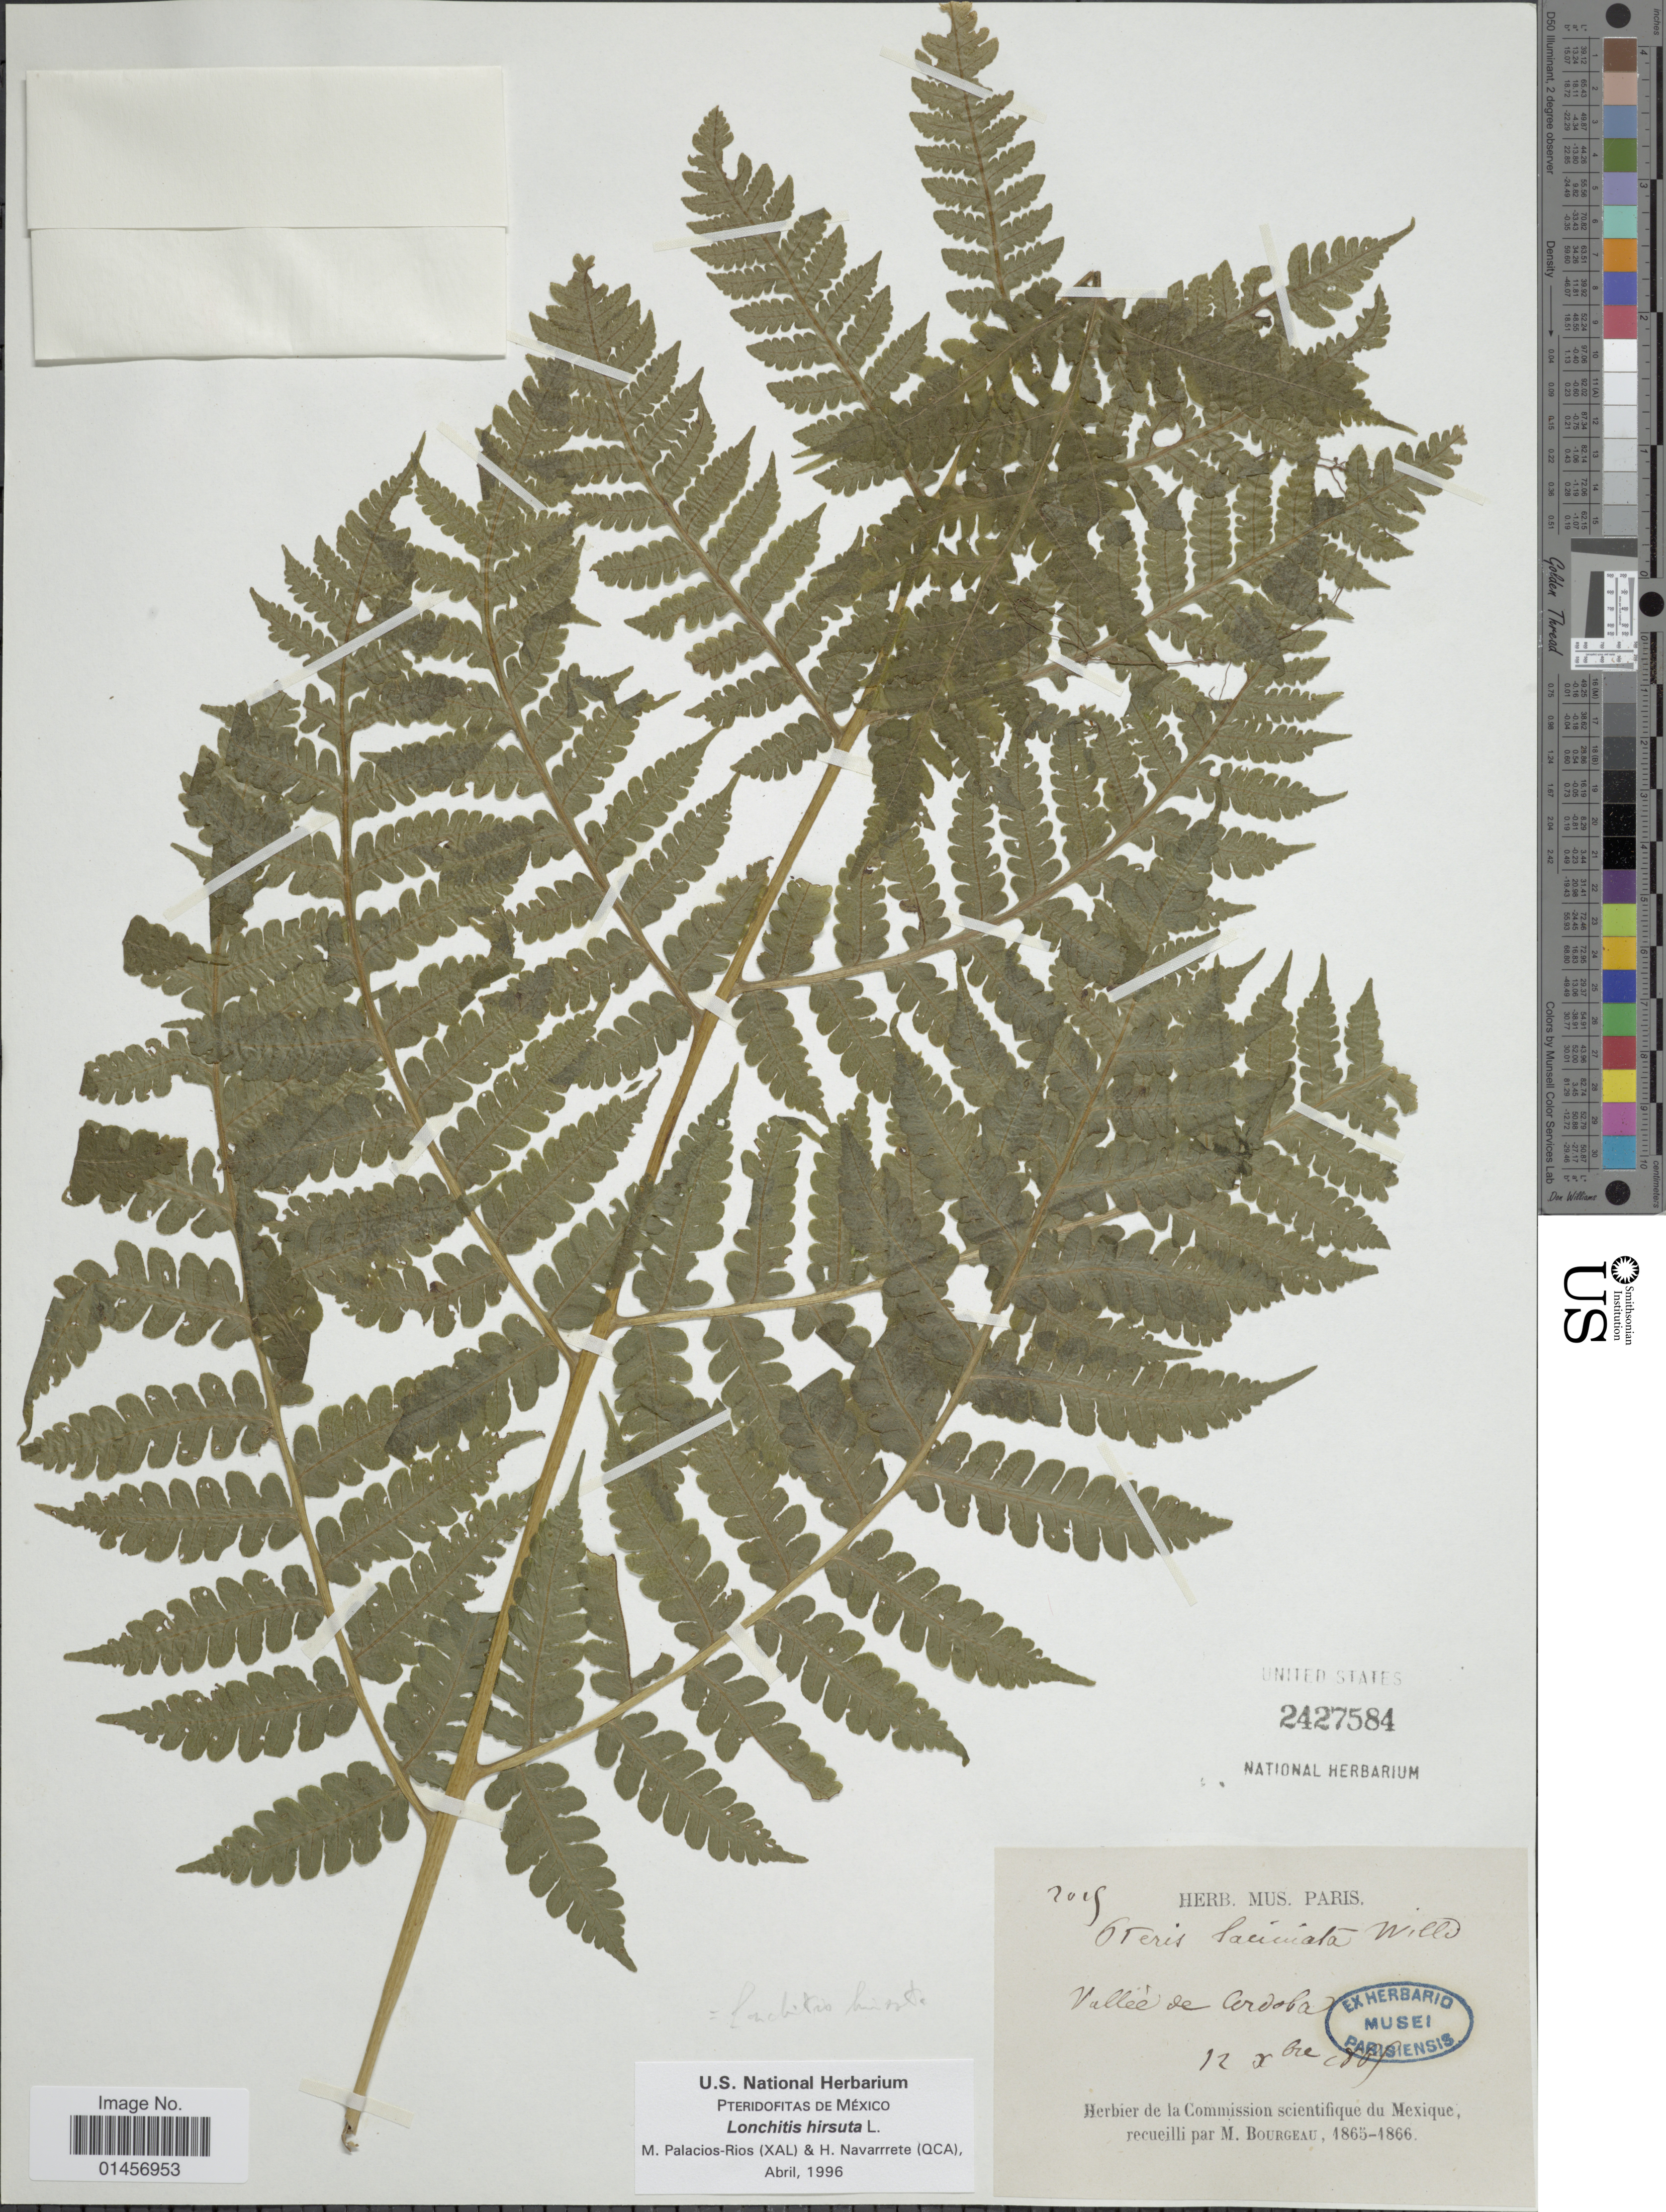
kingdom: Plantae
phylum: Tracheophyta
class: Polypodiopsida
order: Polypodiales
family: Lonchitidaceae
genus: Lonchitis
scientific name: Lonchitis hirsuta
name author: L.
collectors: M. Bourgeau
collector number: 2015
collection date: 1865/1866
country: Mexico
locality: Vallée de Cordoba, Mexico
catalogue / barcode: US 2427584